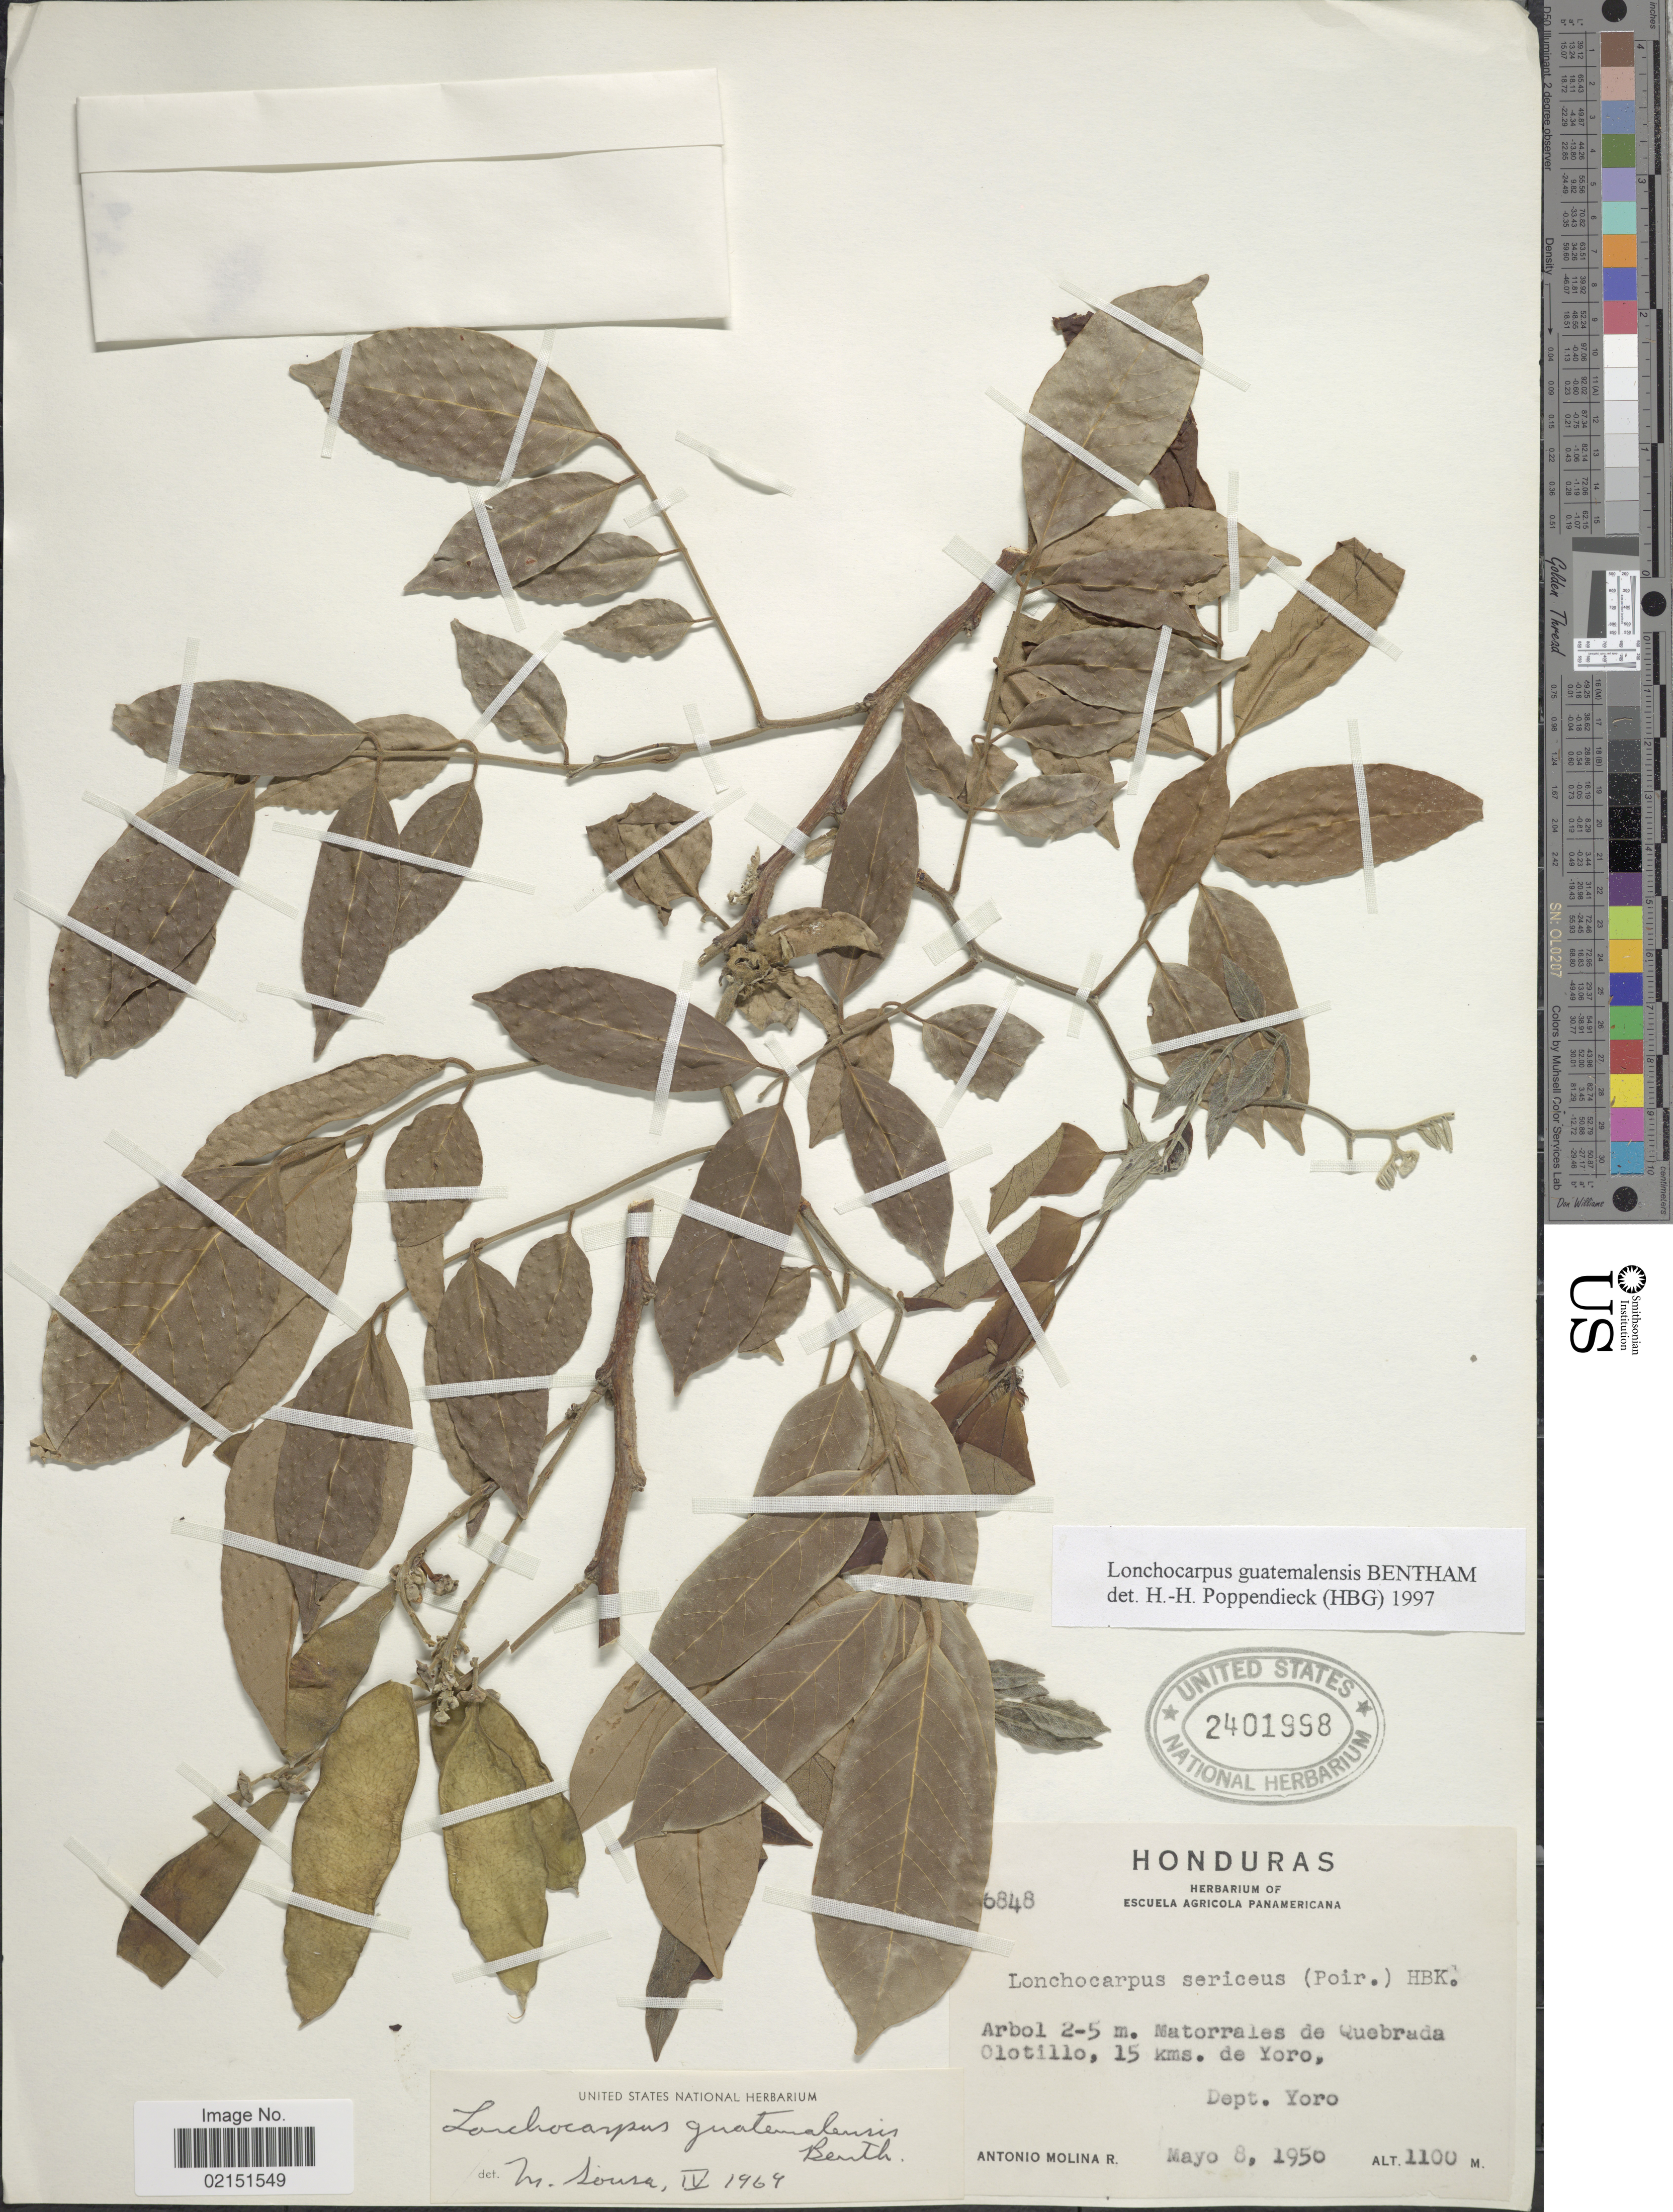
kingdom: Plantae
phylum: Tracheophyta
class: Magnoliopsida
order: Fabales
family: Fabaceae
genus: Lonchocarpus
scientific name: Lonchocarpus guatemalensis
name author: Benth.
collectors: A. Molina R.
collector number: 6848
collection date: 1950-05-08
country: Honduras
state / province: Yoro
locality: Matorrales de Quebrada Olotillo, 15 kms. de Yoro, Dept. Yoro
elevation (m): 1100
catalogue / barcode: US 2401998